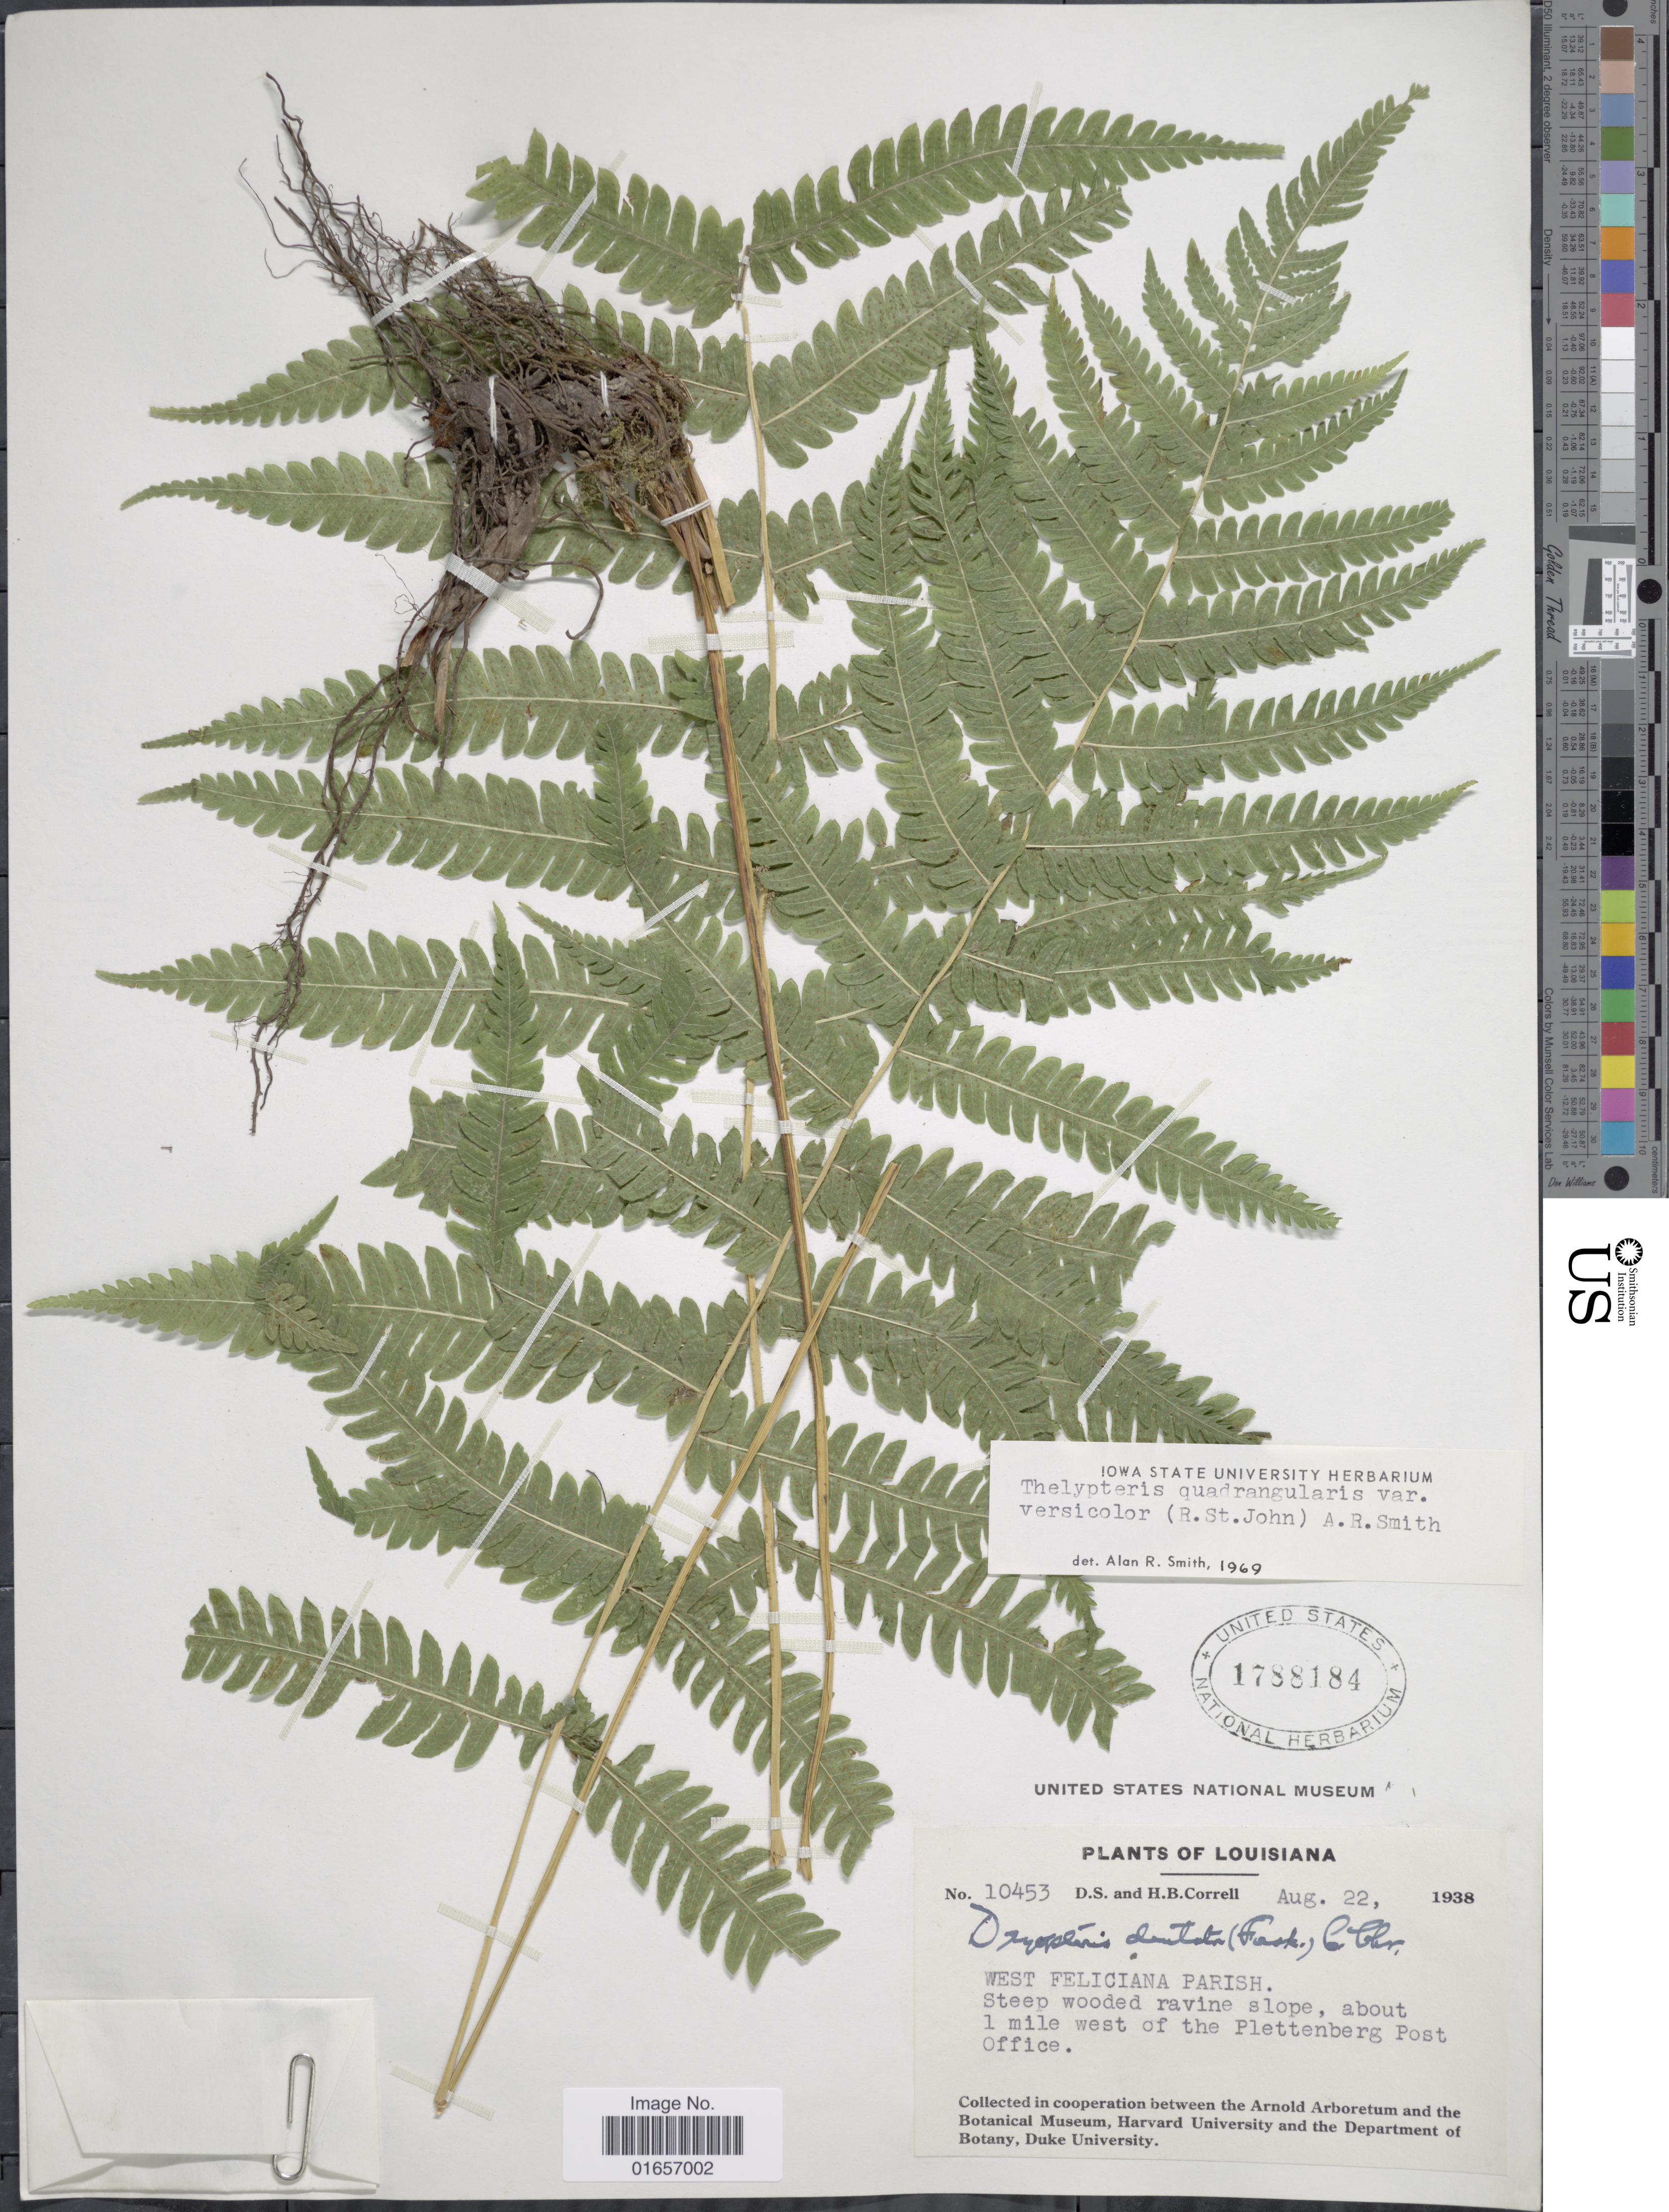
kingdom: Plantae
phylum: Tracheophyta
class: Polypodiopsida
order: Polypodiales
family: Thelypteridaceae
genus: Christella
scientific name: Christella hispidula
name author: (Decne.) Holttum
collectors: D. S. Correll & H. Correll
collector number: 10453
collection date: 1938-08-22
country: United States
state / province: Louisiana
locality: West Feliciana Parish, steep wooded ravine slope, about 1 mile west of the Plettenburg Post Office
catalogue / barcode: US 1788184